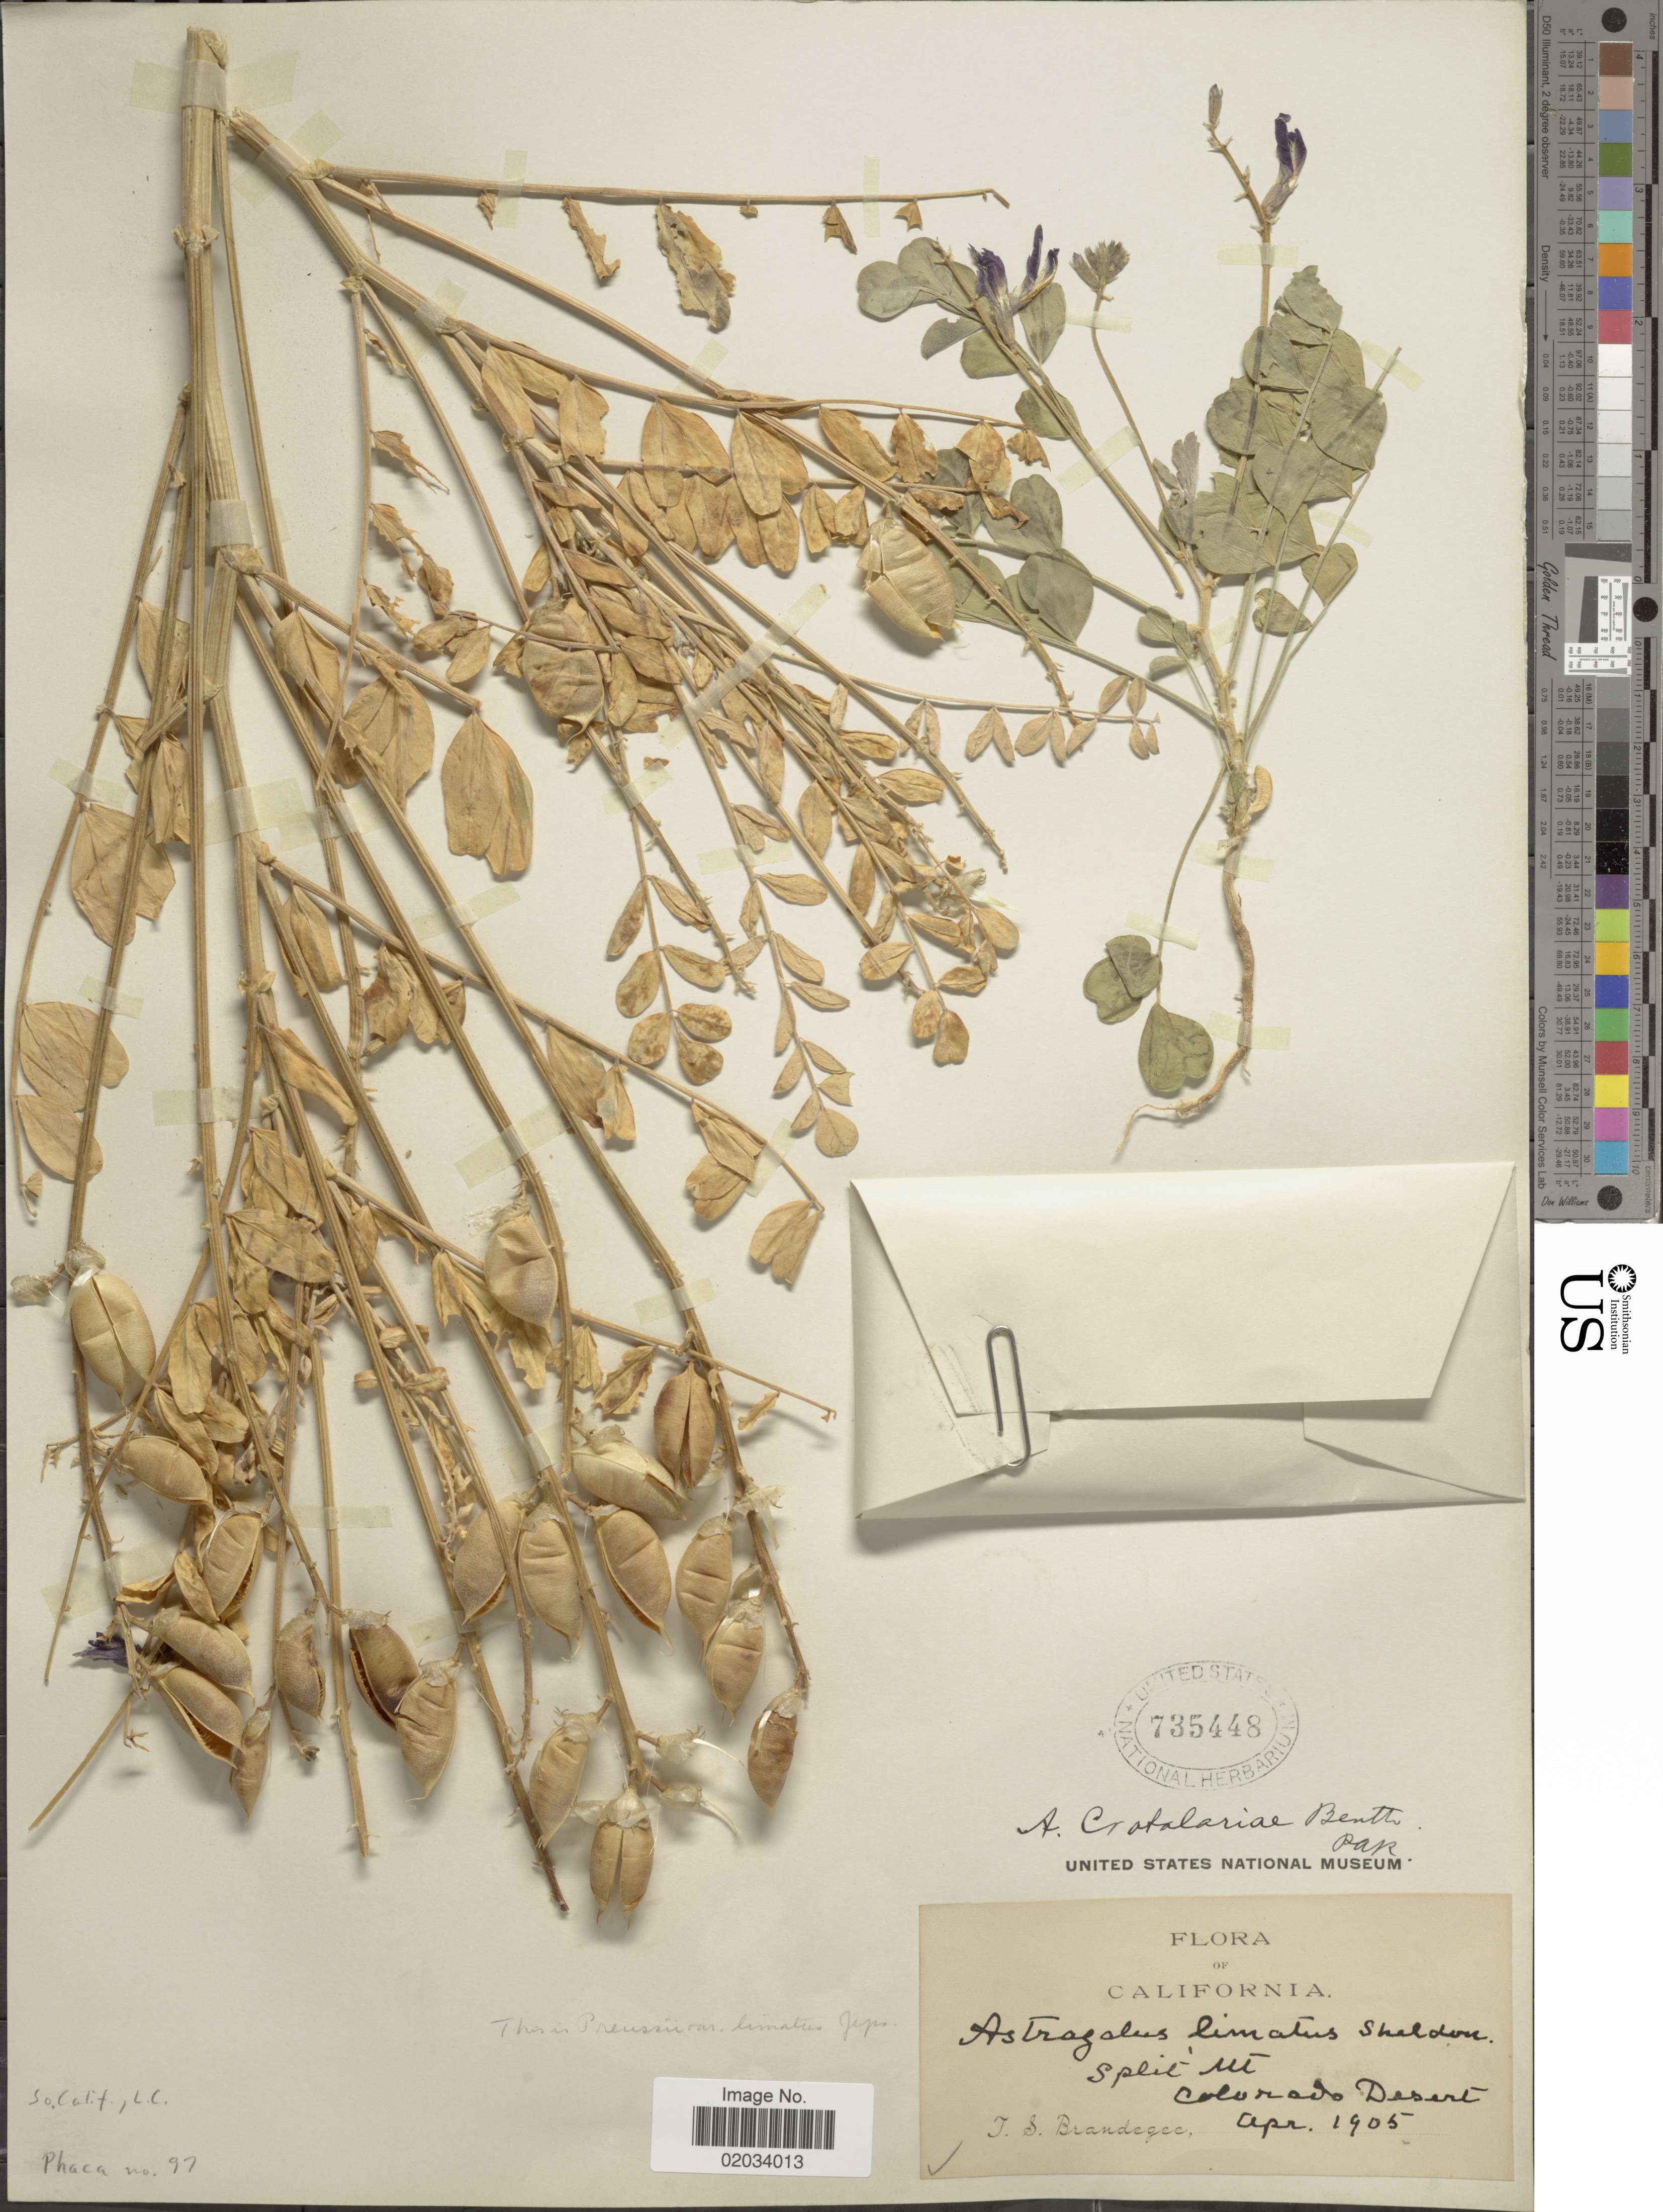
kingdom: Plantae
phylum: Tracheophyta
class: Magnoliopsida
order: Fabales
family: Fabaceae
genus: Astragalus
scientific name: Astragalus preussii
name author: A. Gray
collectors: J. S. Brandegee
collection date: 1905-04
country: United States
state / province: California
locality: Split Mt. Colorado Desert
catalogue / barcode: US 735448